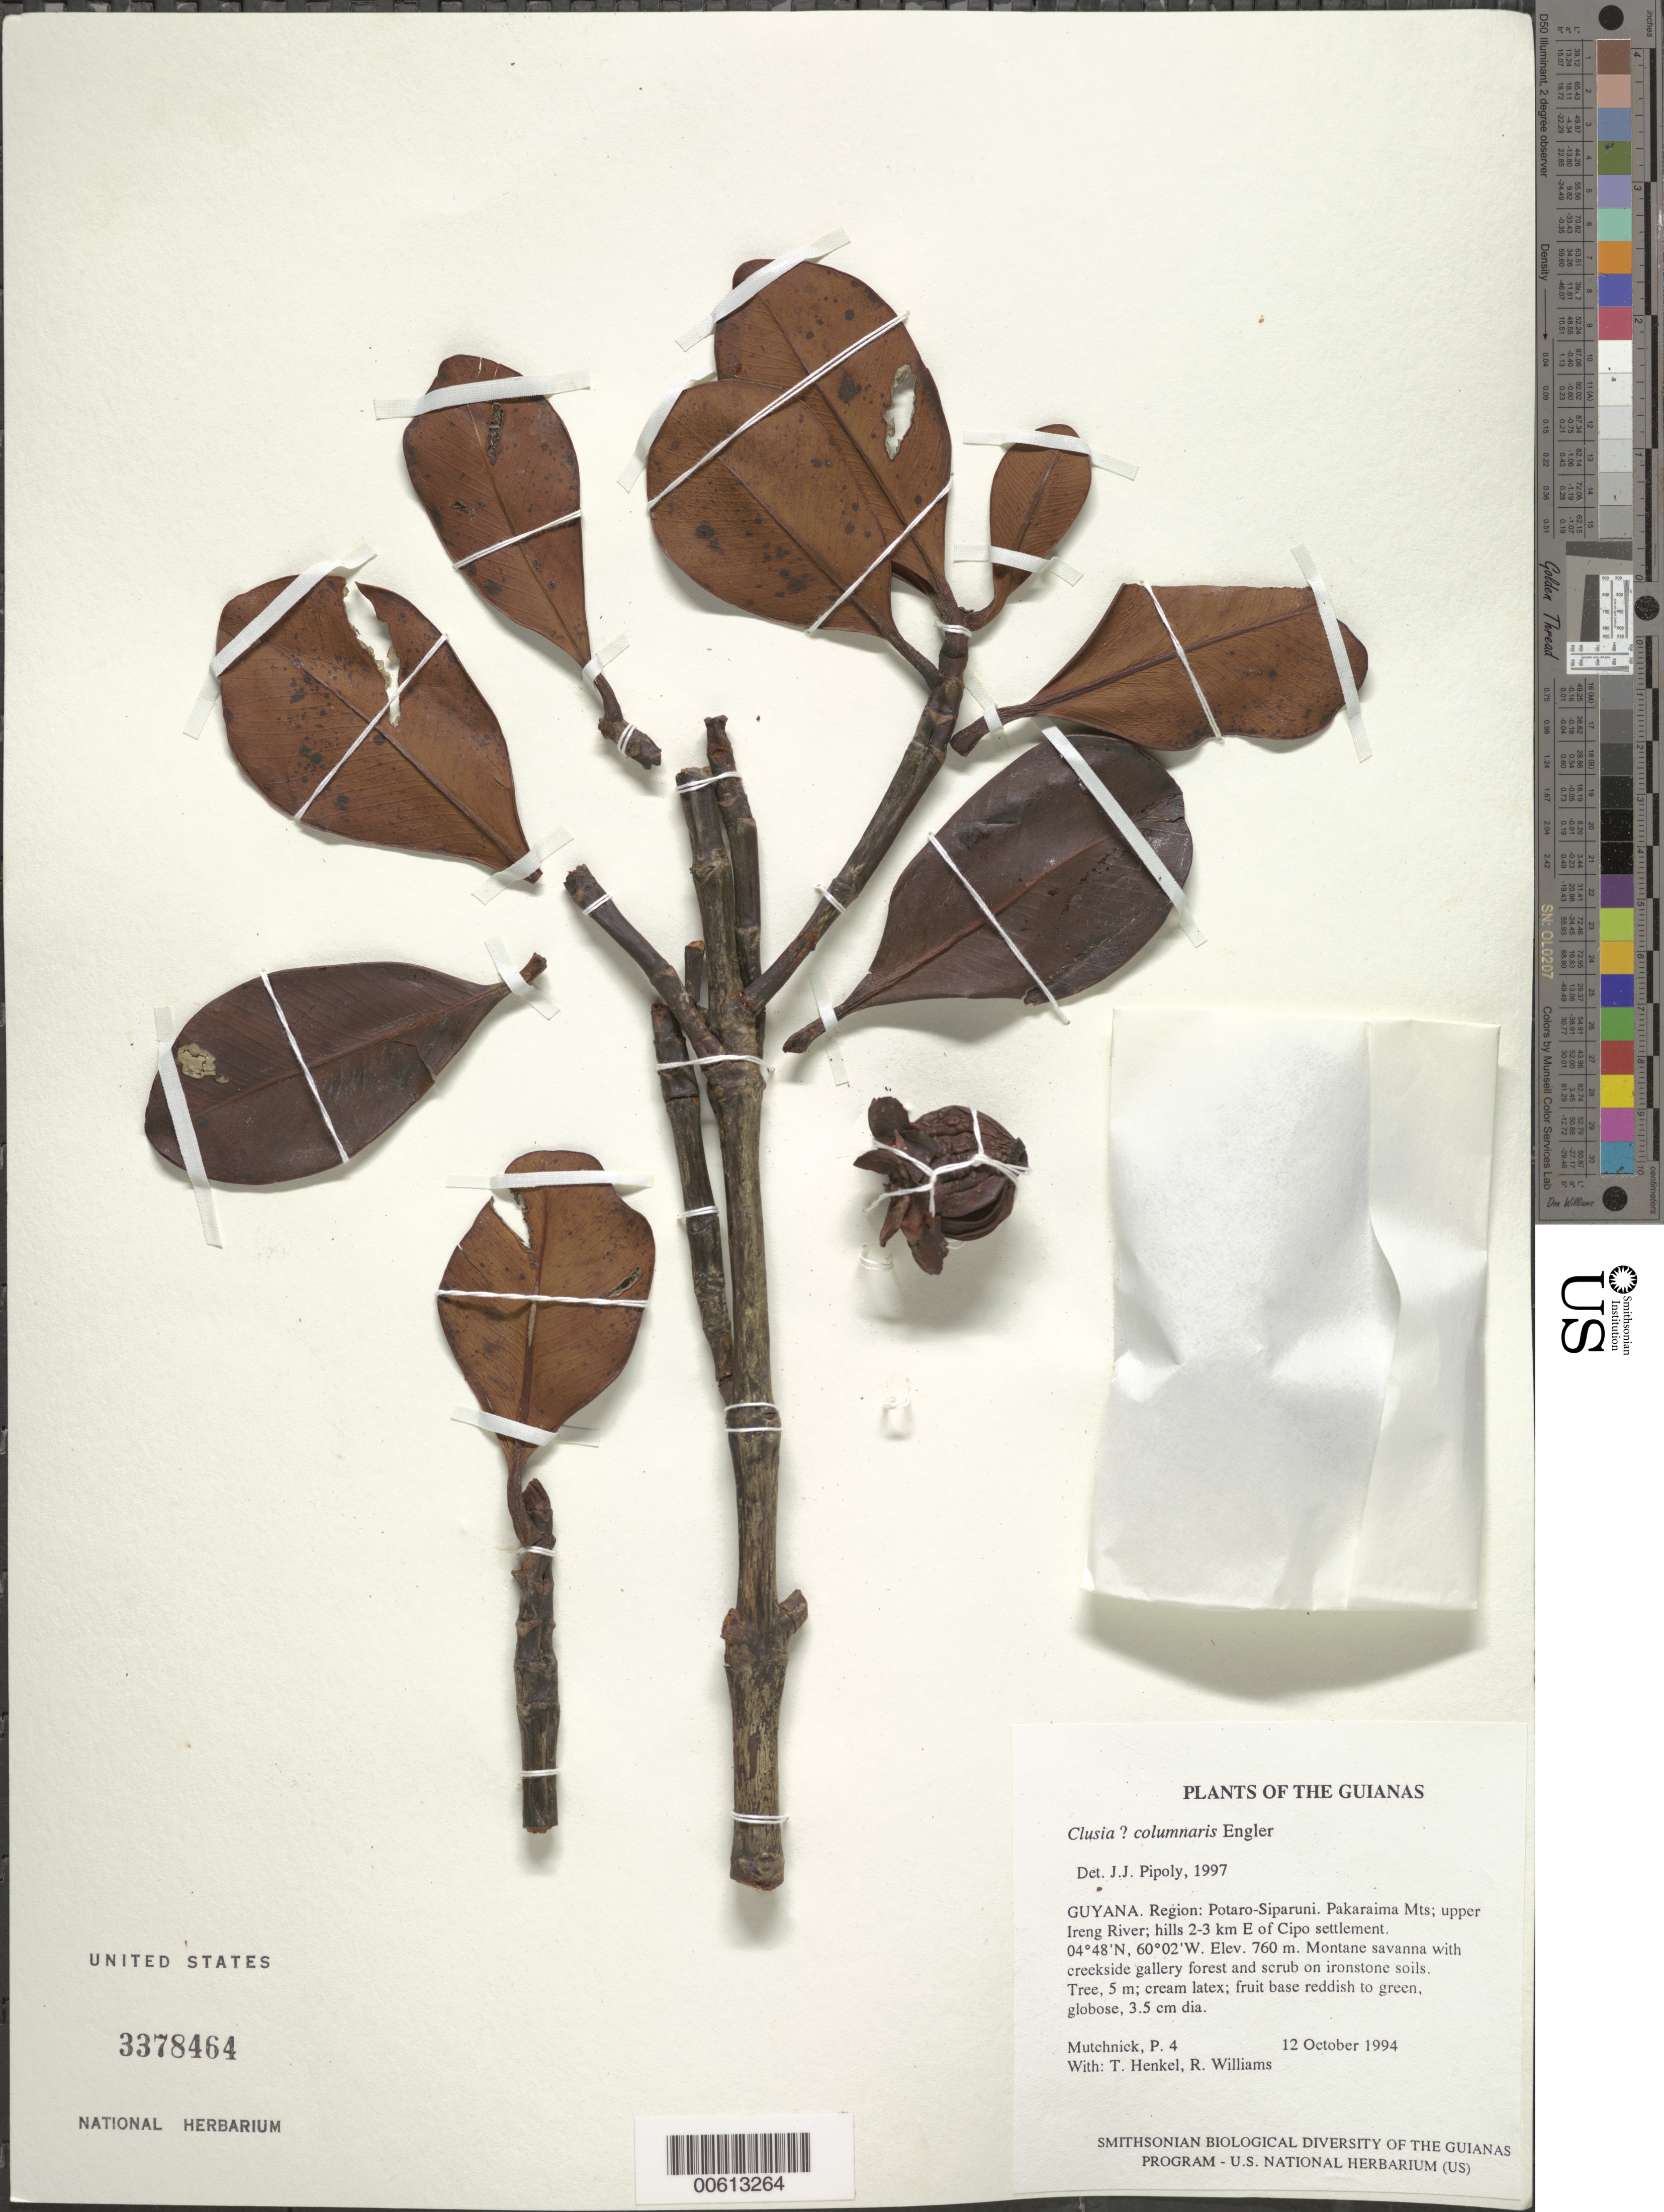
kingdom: Plantae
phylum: Tracheophyta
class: Magnoliopsida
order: Malpighiales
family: Clusiaceae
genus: Clusia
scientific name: Clusia columnaris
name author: Engl.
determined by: Pipoly, J. J., III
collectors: P. Mutchnick, T. Henkel & R. Williams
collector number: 4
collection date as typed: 12 October 1994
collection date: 1994-10-12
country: Guyana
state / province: Potaro-Siparuni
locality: Pakaraima Mts; upper Ireng River; hills 2-3 km E of Cipo settlement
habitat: Montane savanna with creekside gallery forest and scrub on ironstone soils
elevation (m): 760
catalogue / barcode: US 3378464